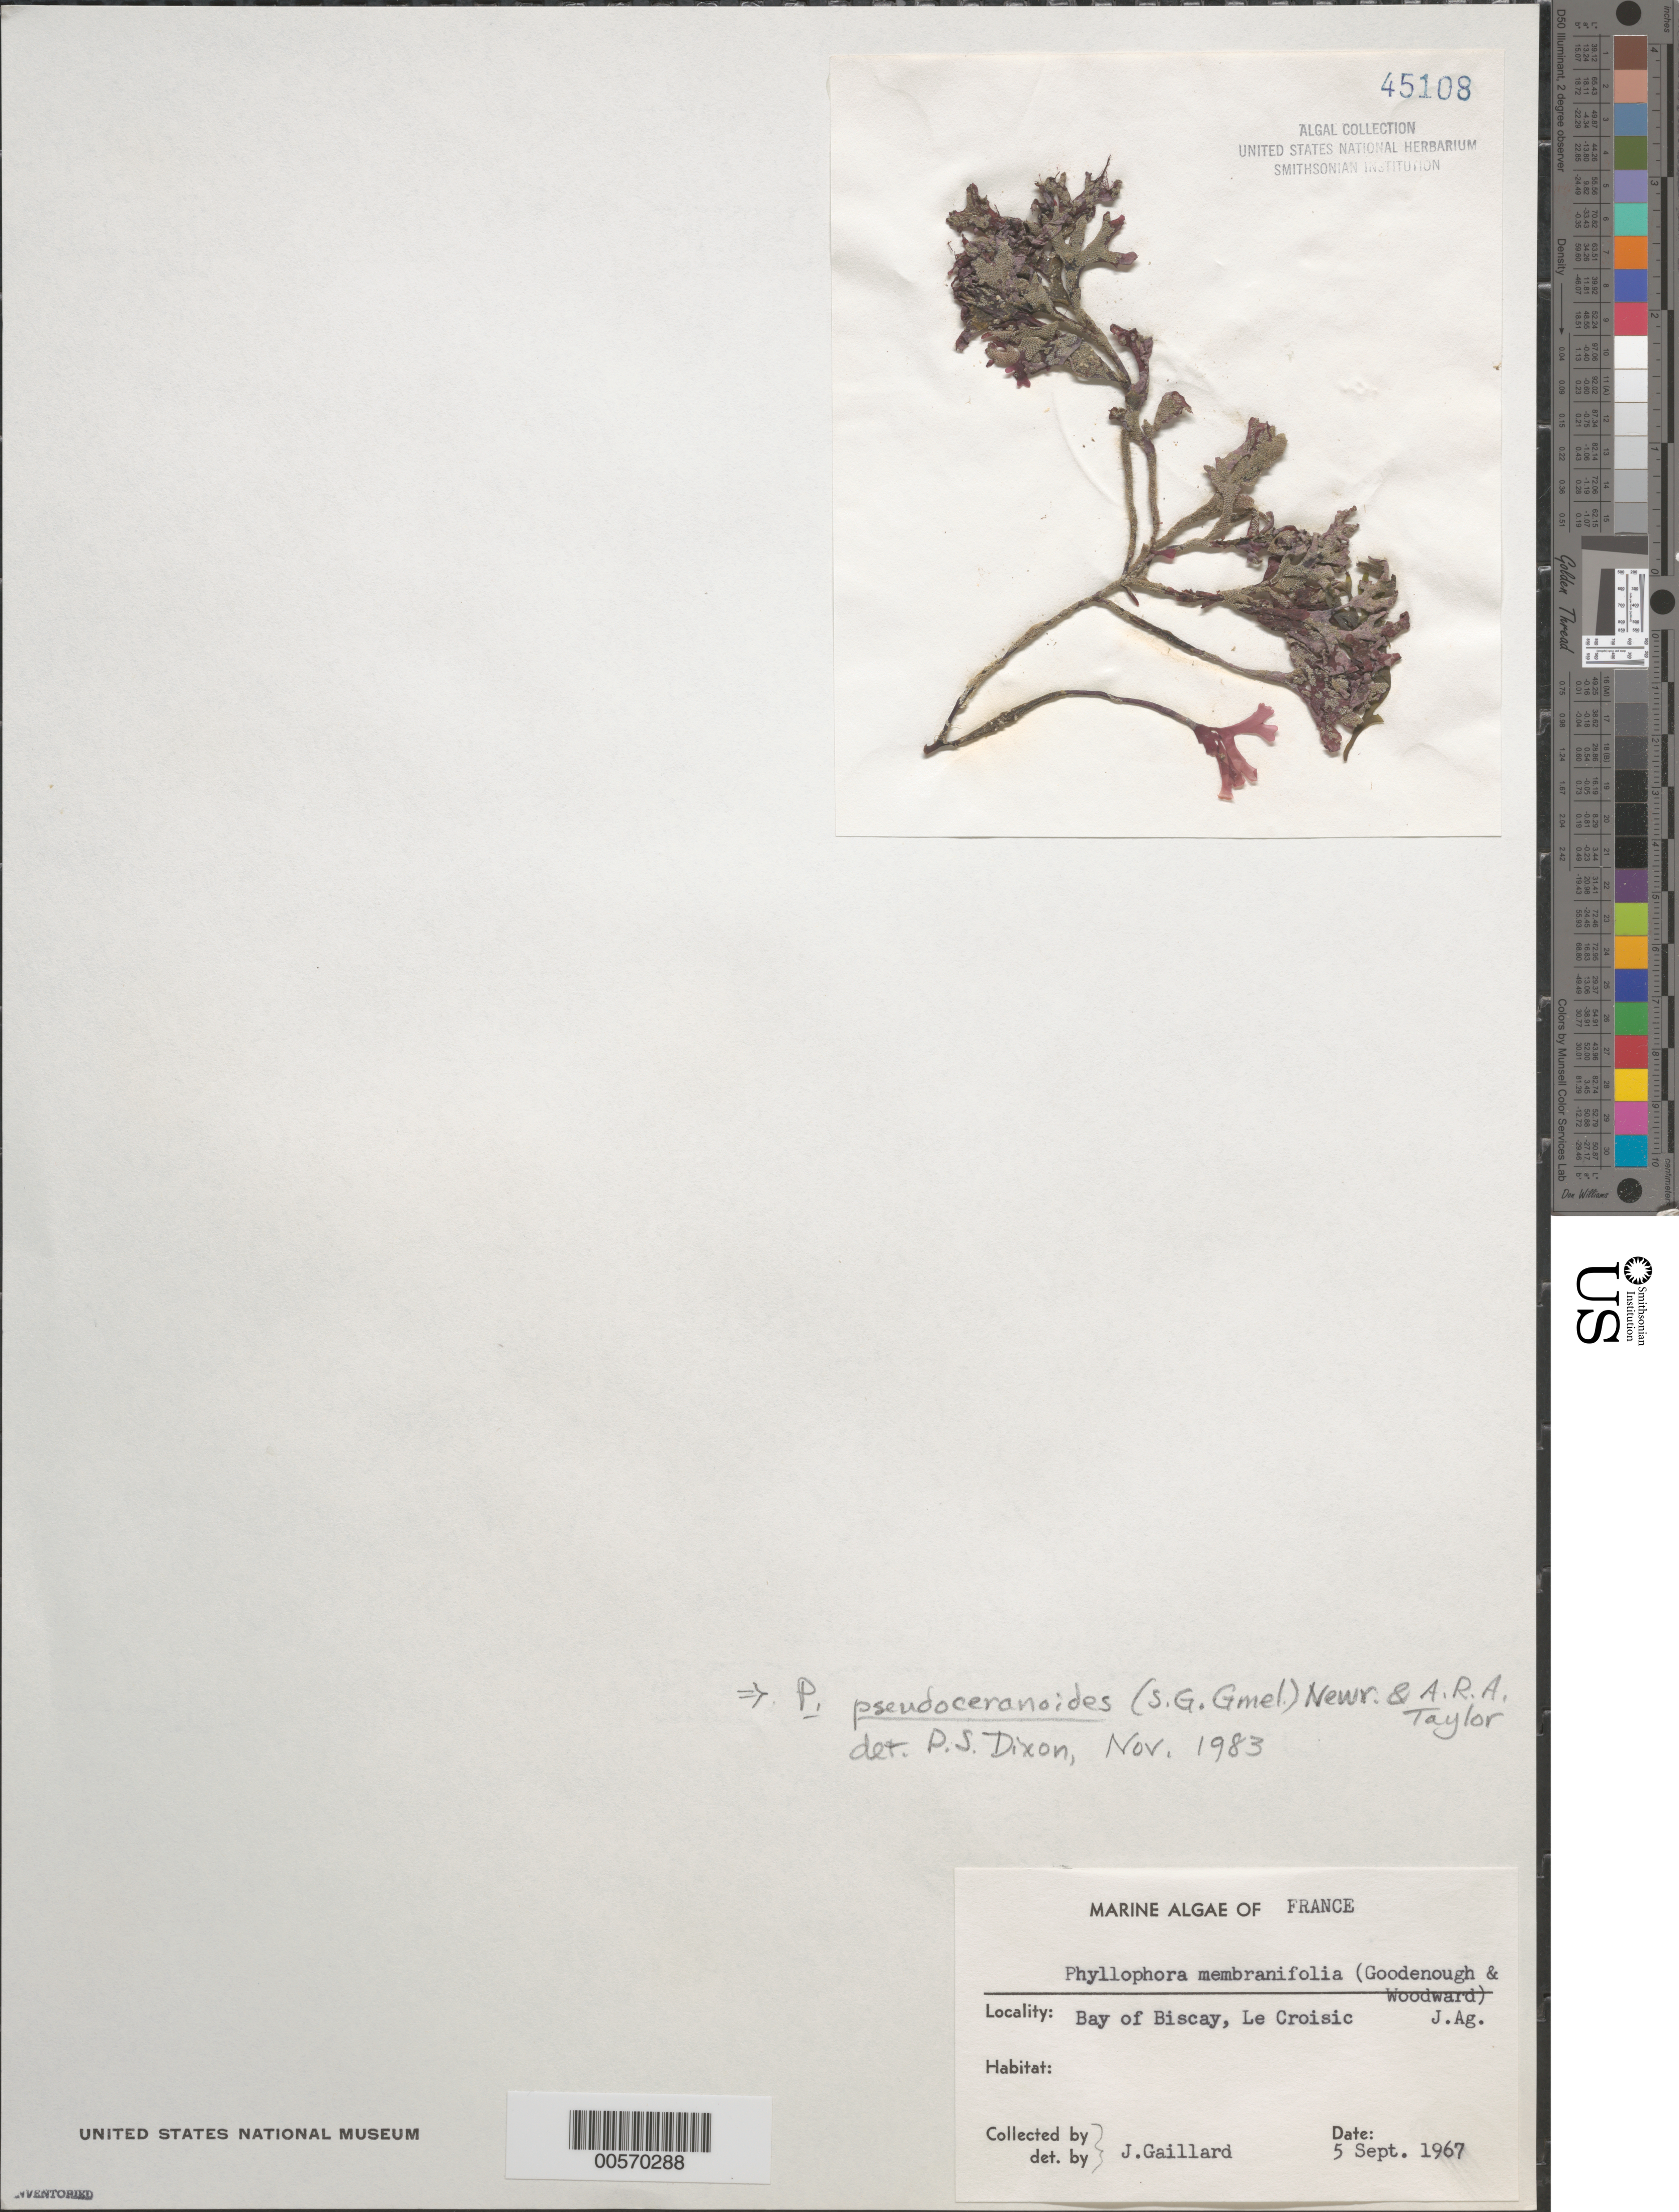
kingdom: Plantae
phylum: Rhodophyta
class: Florideophyceae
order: Gigartinales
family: Phyllophoraceae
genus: Phyllophora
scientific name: Phyllophora pseudoceranoides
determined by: Dixon, P. S.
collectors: J. Gaillard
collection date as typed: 05 Sep 1967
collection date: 1967-09-05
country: France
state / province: Pays de la Loire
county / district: Loire-Atlantique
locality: Bay of Biscay, Le Croisic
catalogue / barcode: US 45108